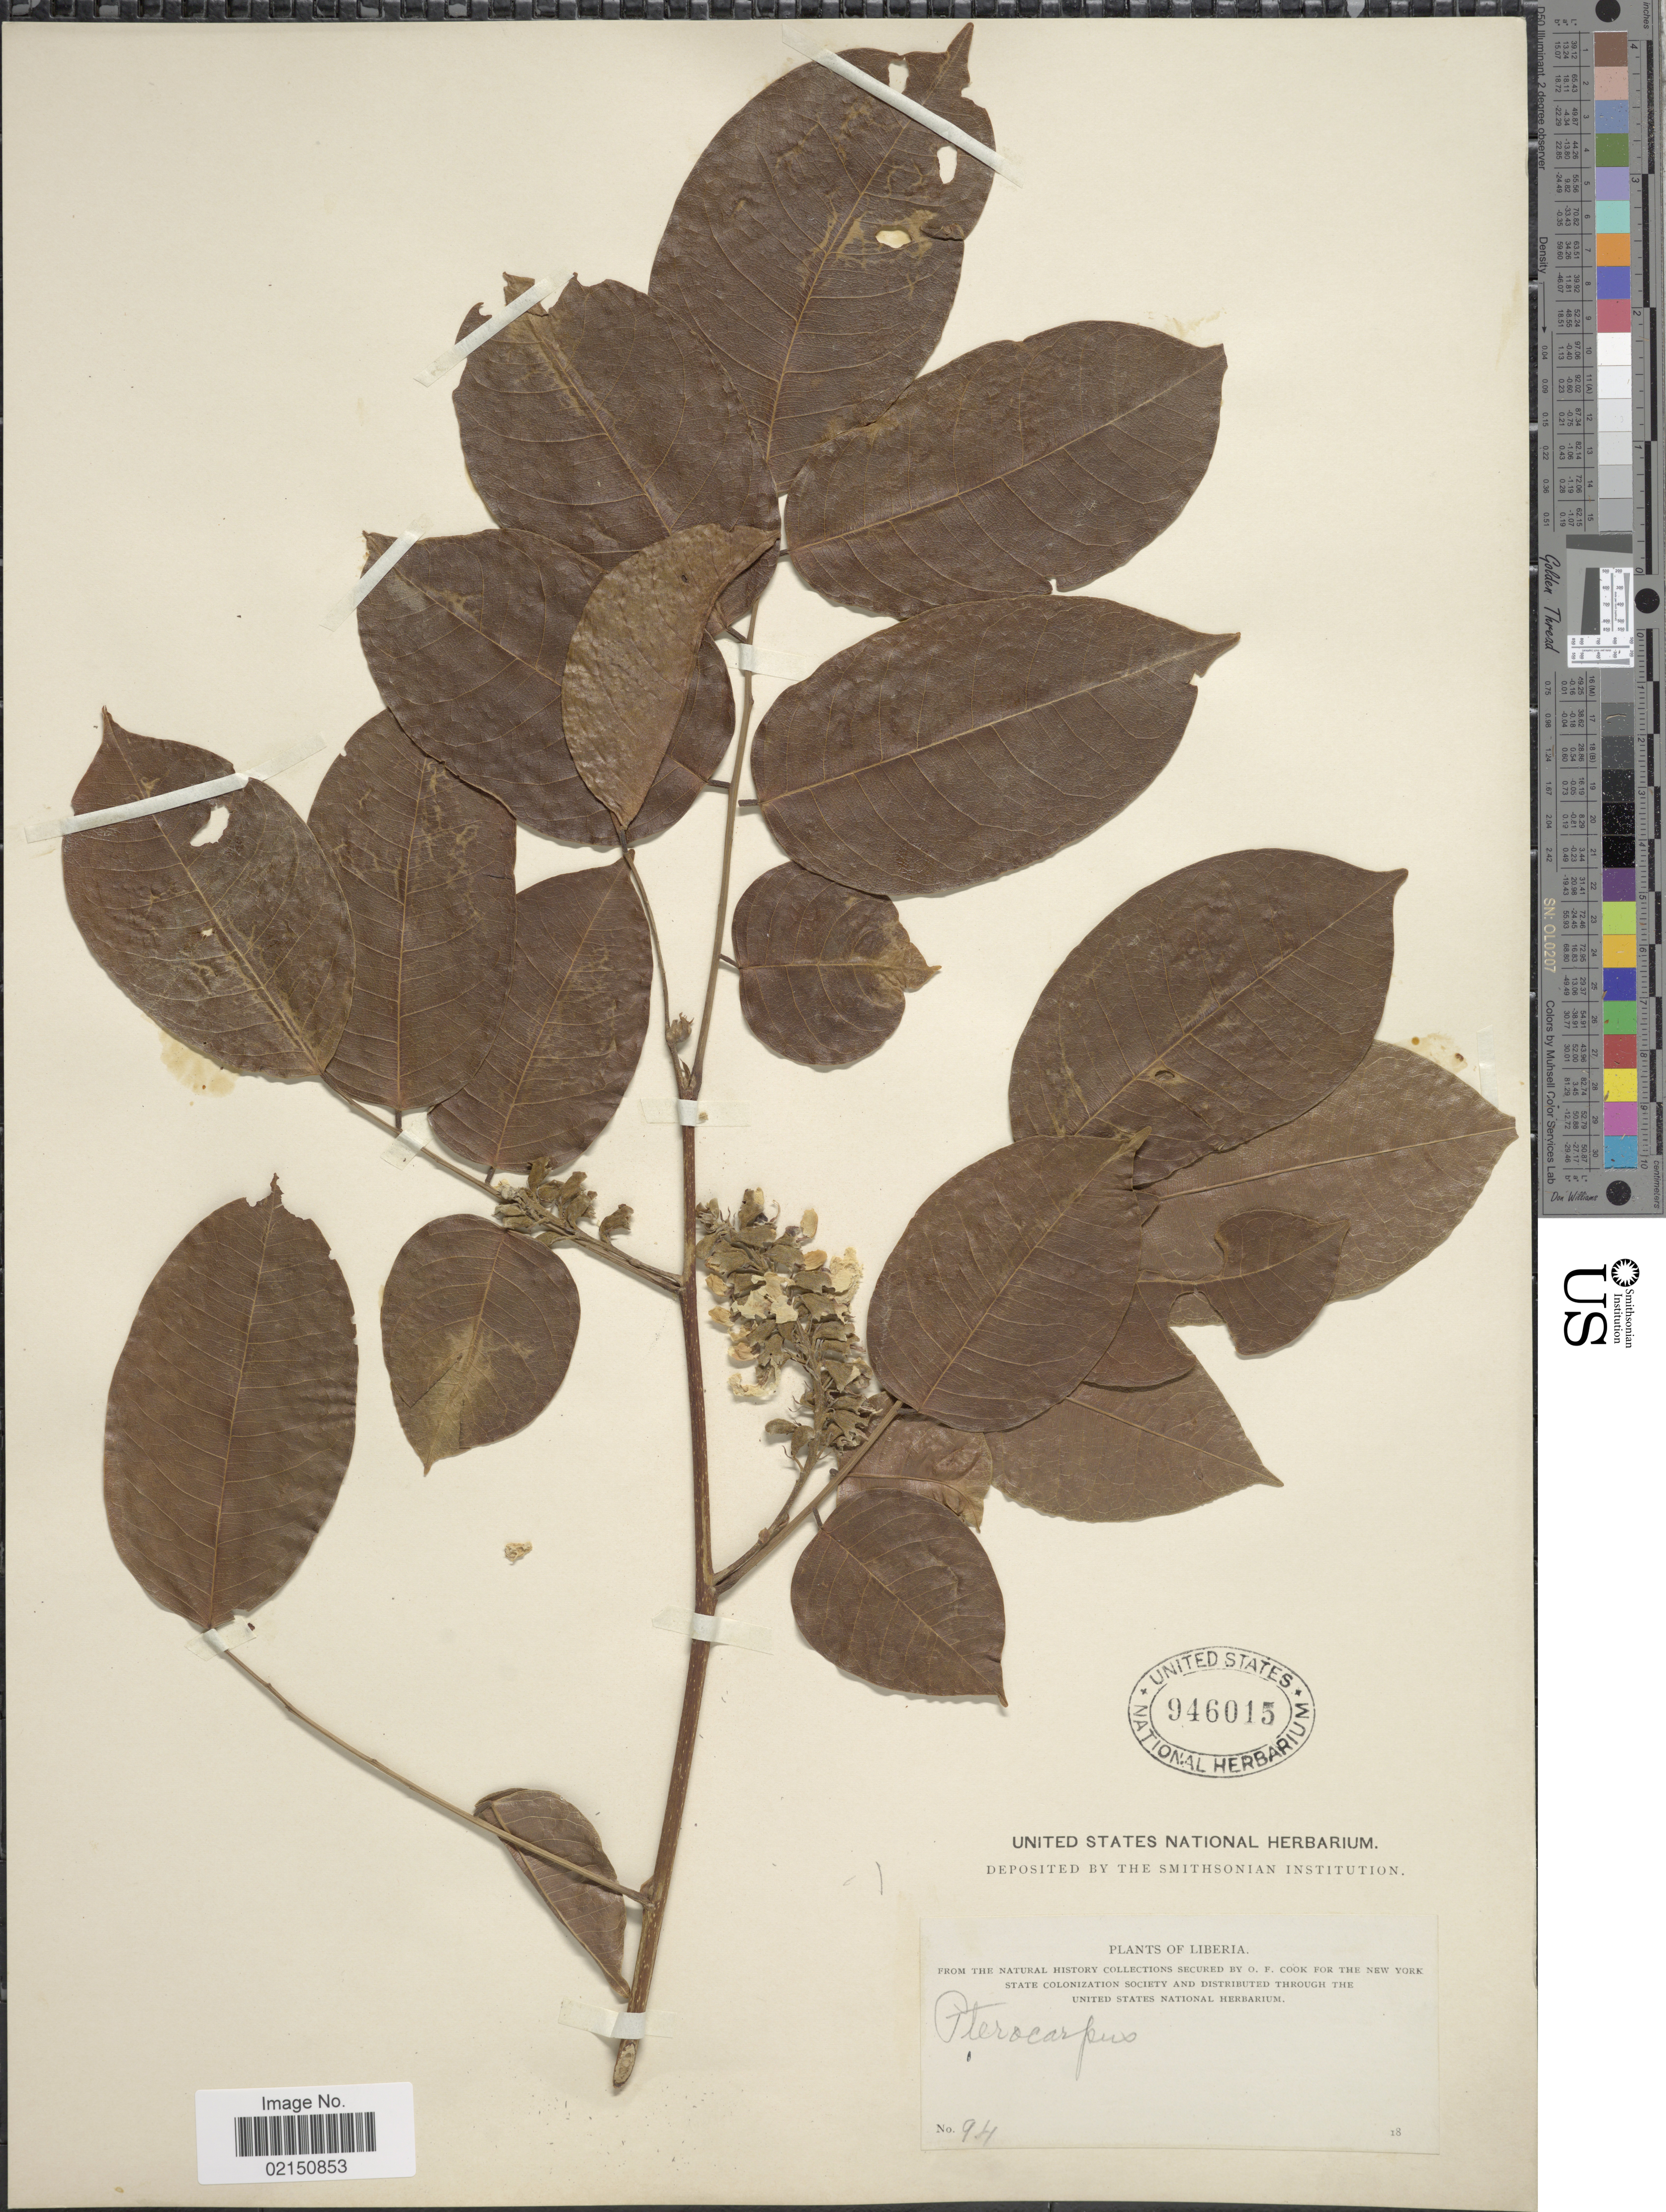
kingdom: Plantae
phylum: Tracheophyta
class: Magnoliopsida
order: Fabales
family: Fabaceae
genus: Pterocarpus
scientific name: Pterocarpus santalinoides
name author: L'Hér. ex DC.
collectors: O. F. Cook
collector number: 94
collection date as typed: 18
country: Liberia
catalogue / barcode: US 946015